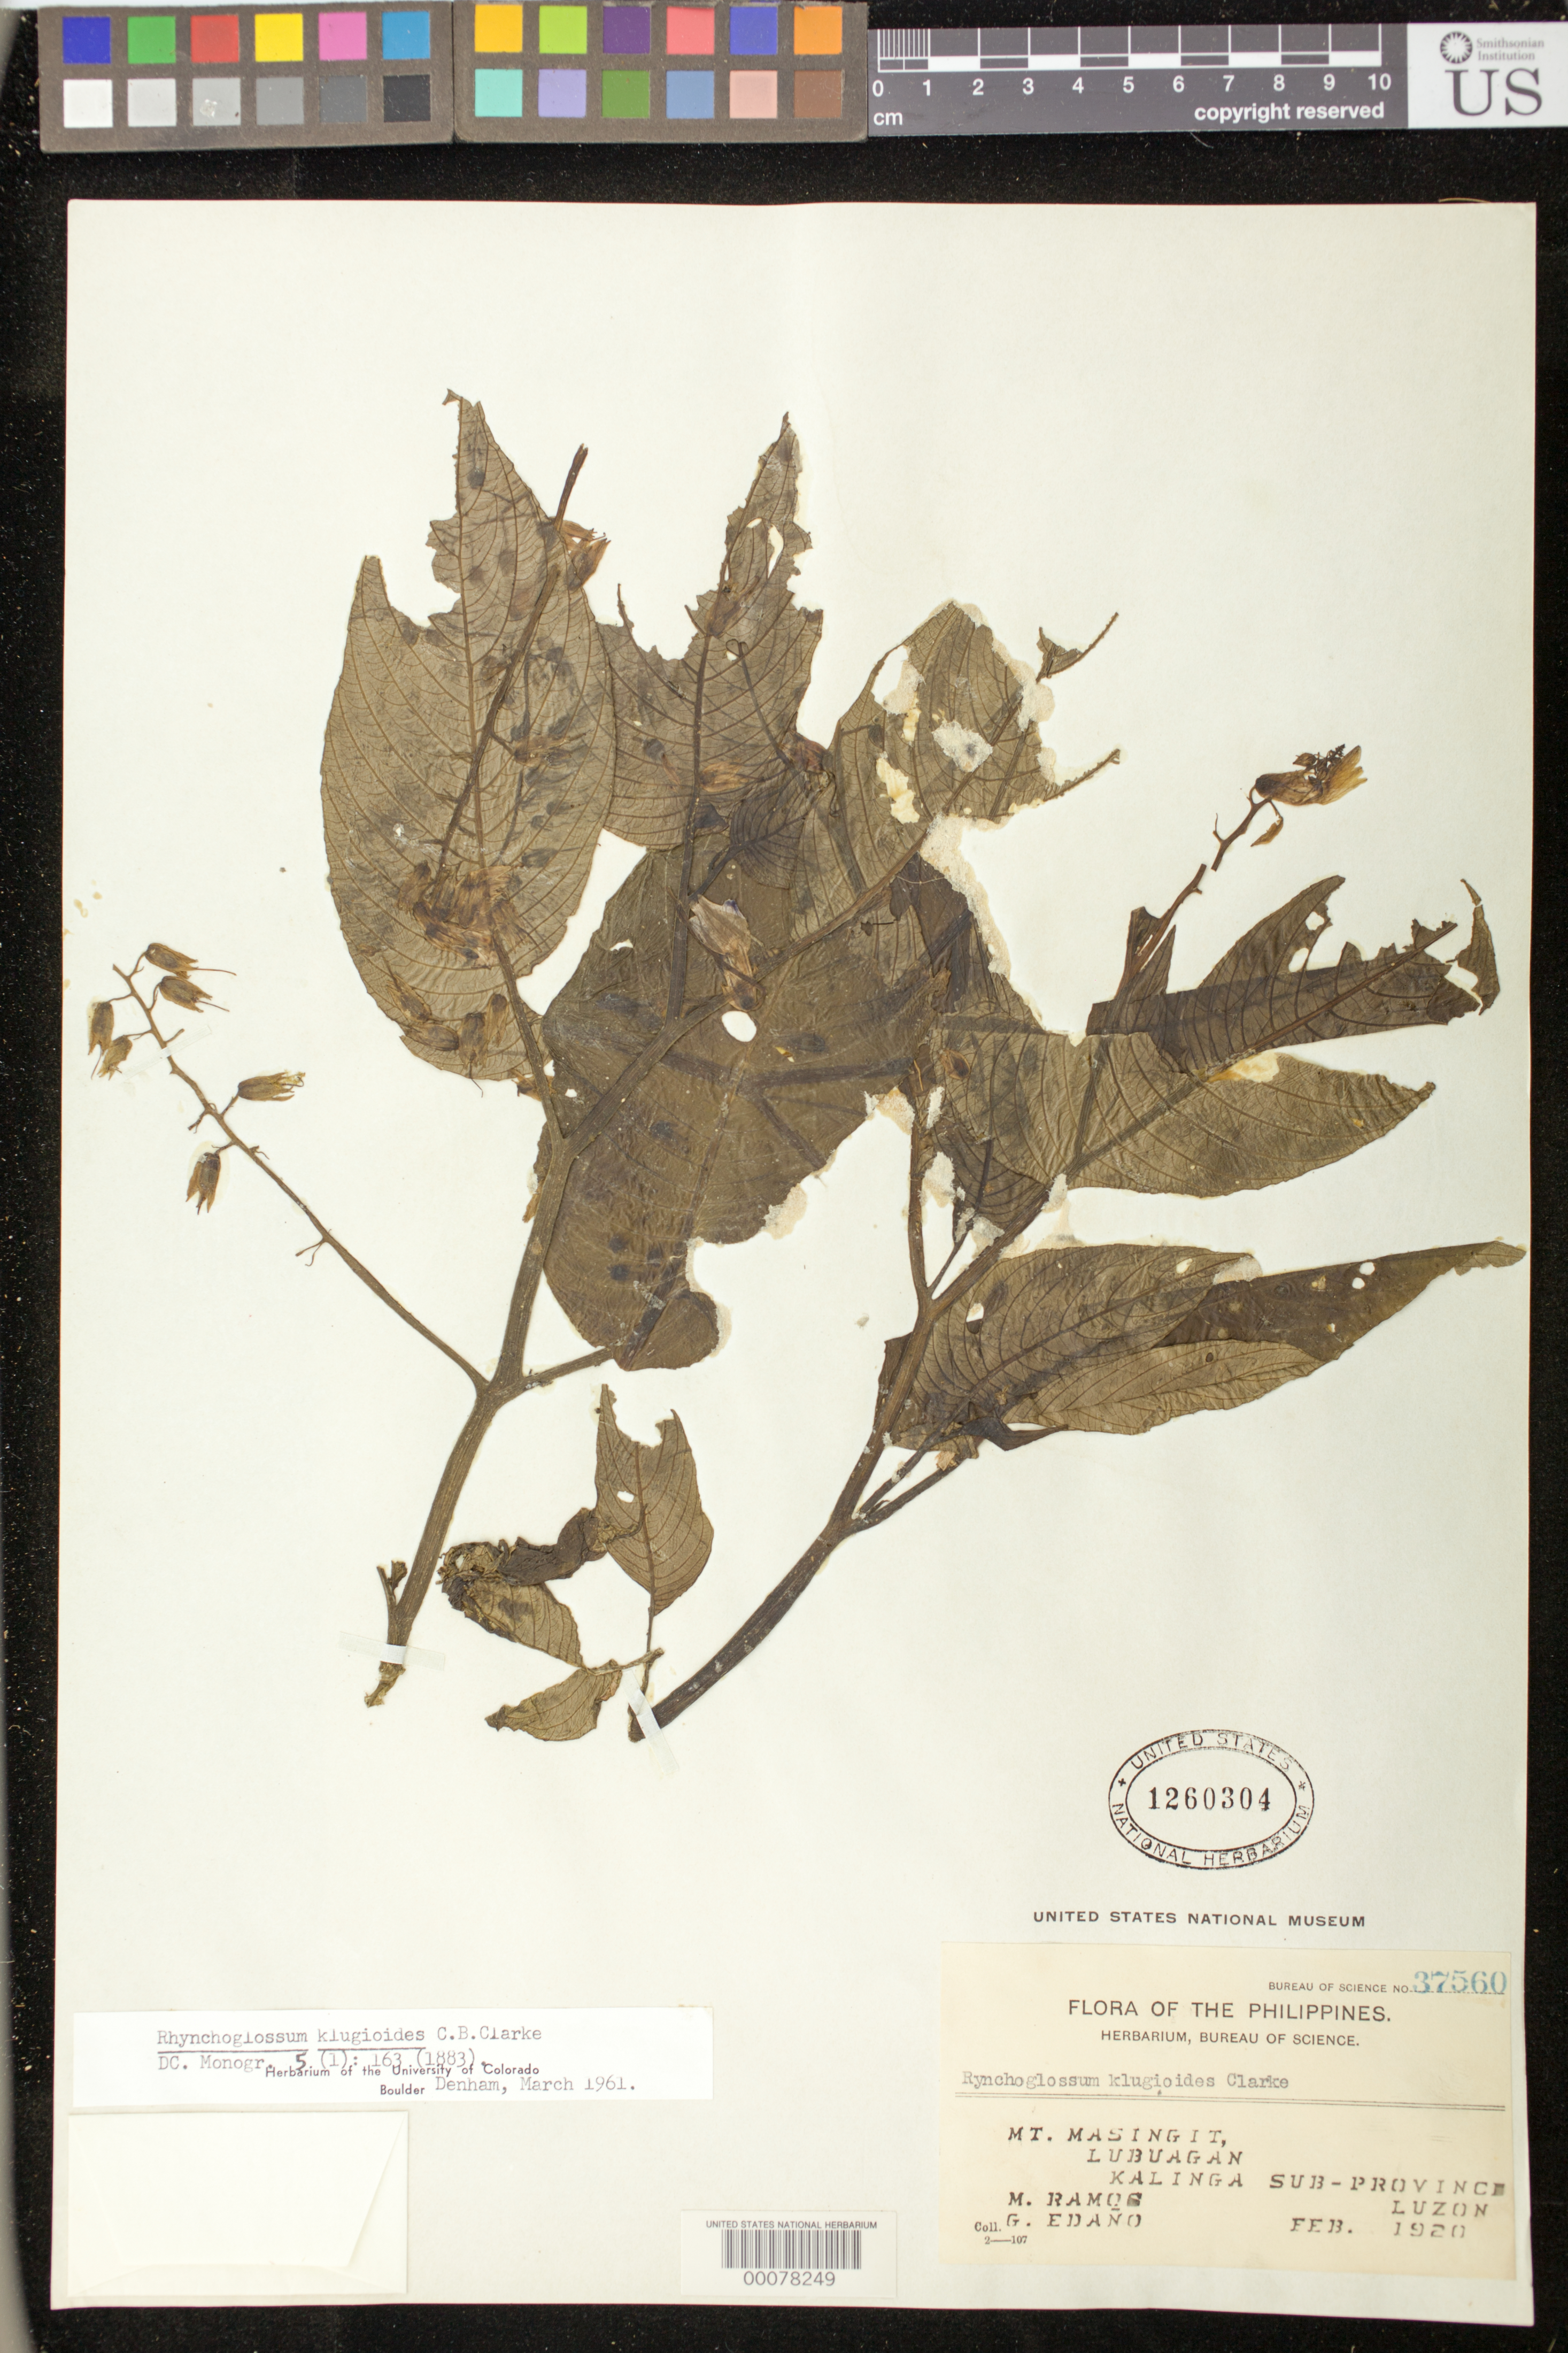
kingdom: Plantae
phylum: Tracheophyta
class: Magnoliopsida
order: Lamiales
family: Gesneriaceae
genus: Rhynchoglossum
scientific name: Rhynchoglossum klugioides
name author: C.B. Clarke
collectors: M. Ramos & G. Edaño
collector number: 37560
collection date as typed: Feb 1920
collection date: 1920-02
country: Philippines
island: Luzon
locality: Kalinga-apayao, Mt masingit, lubuagan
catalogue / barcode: US 1260304